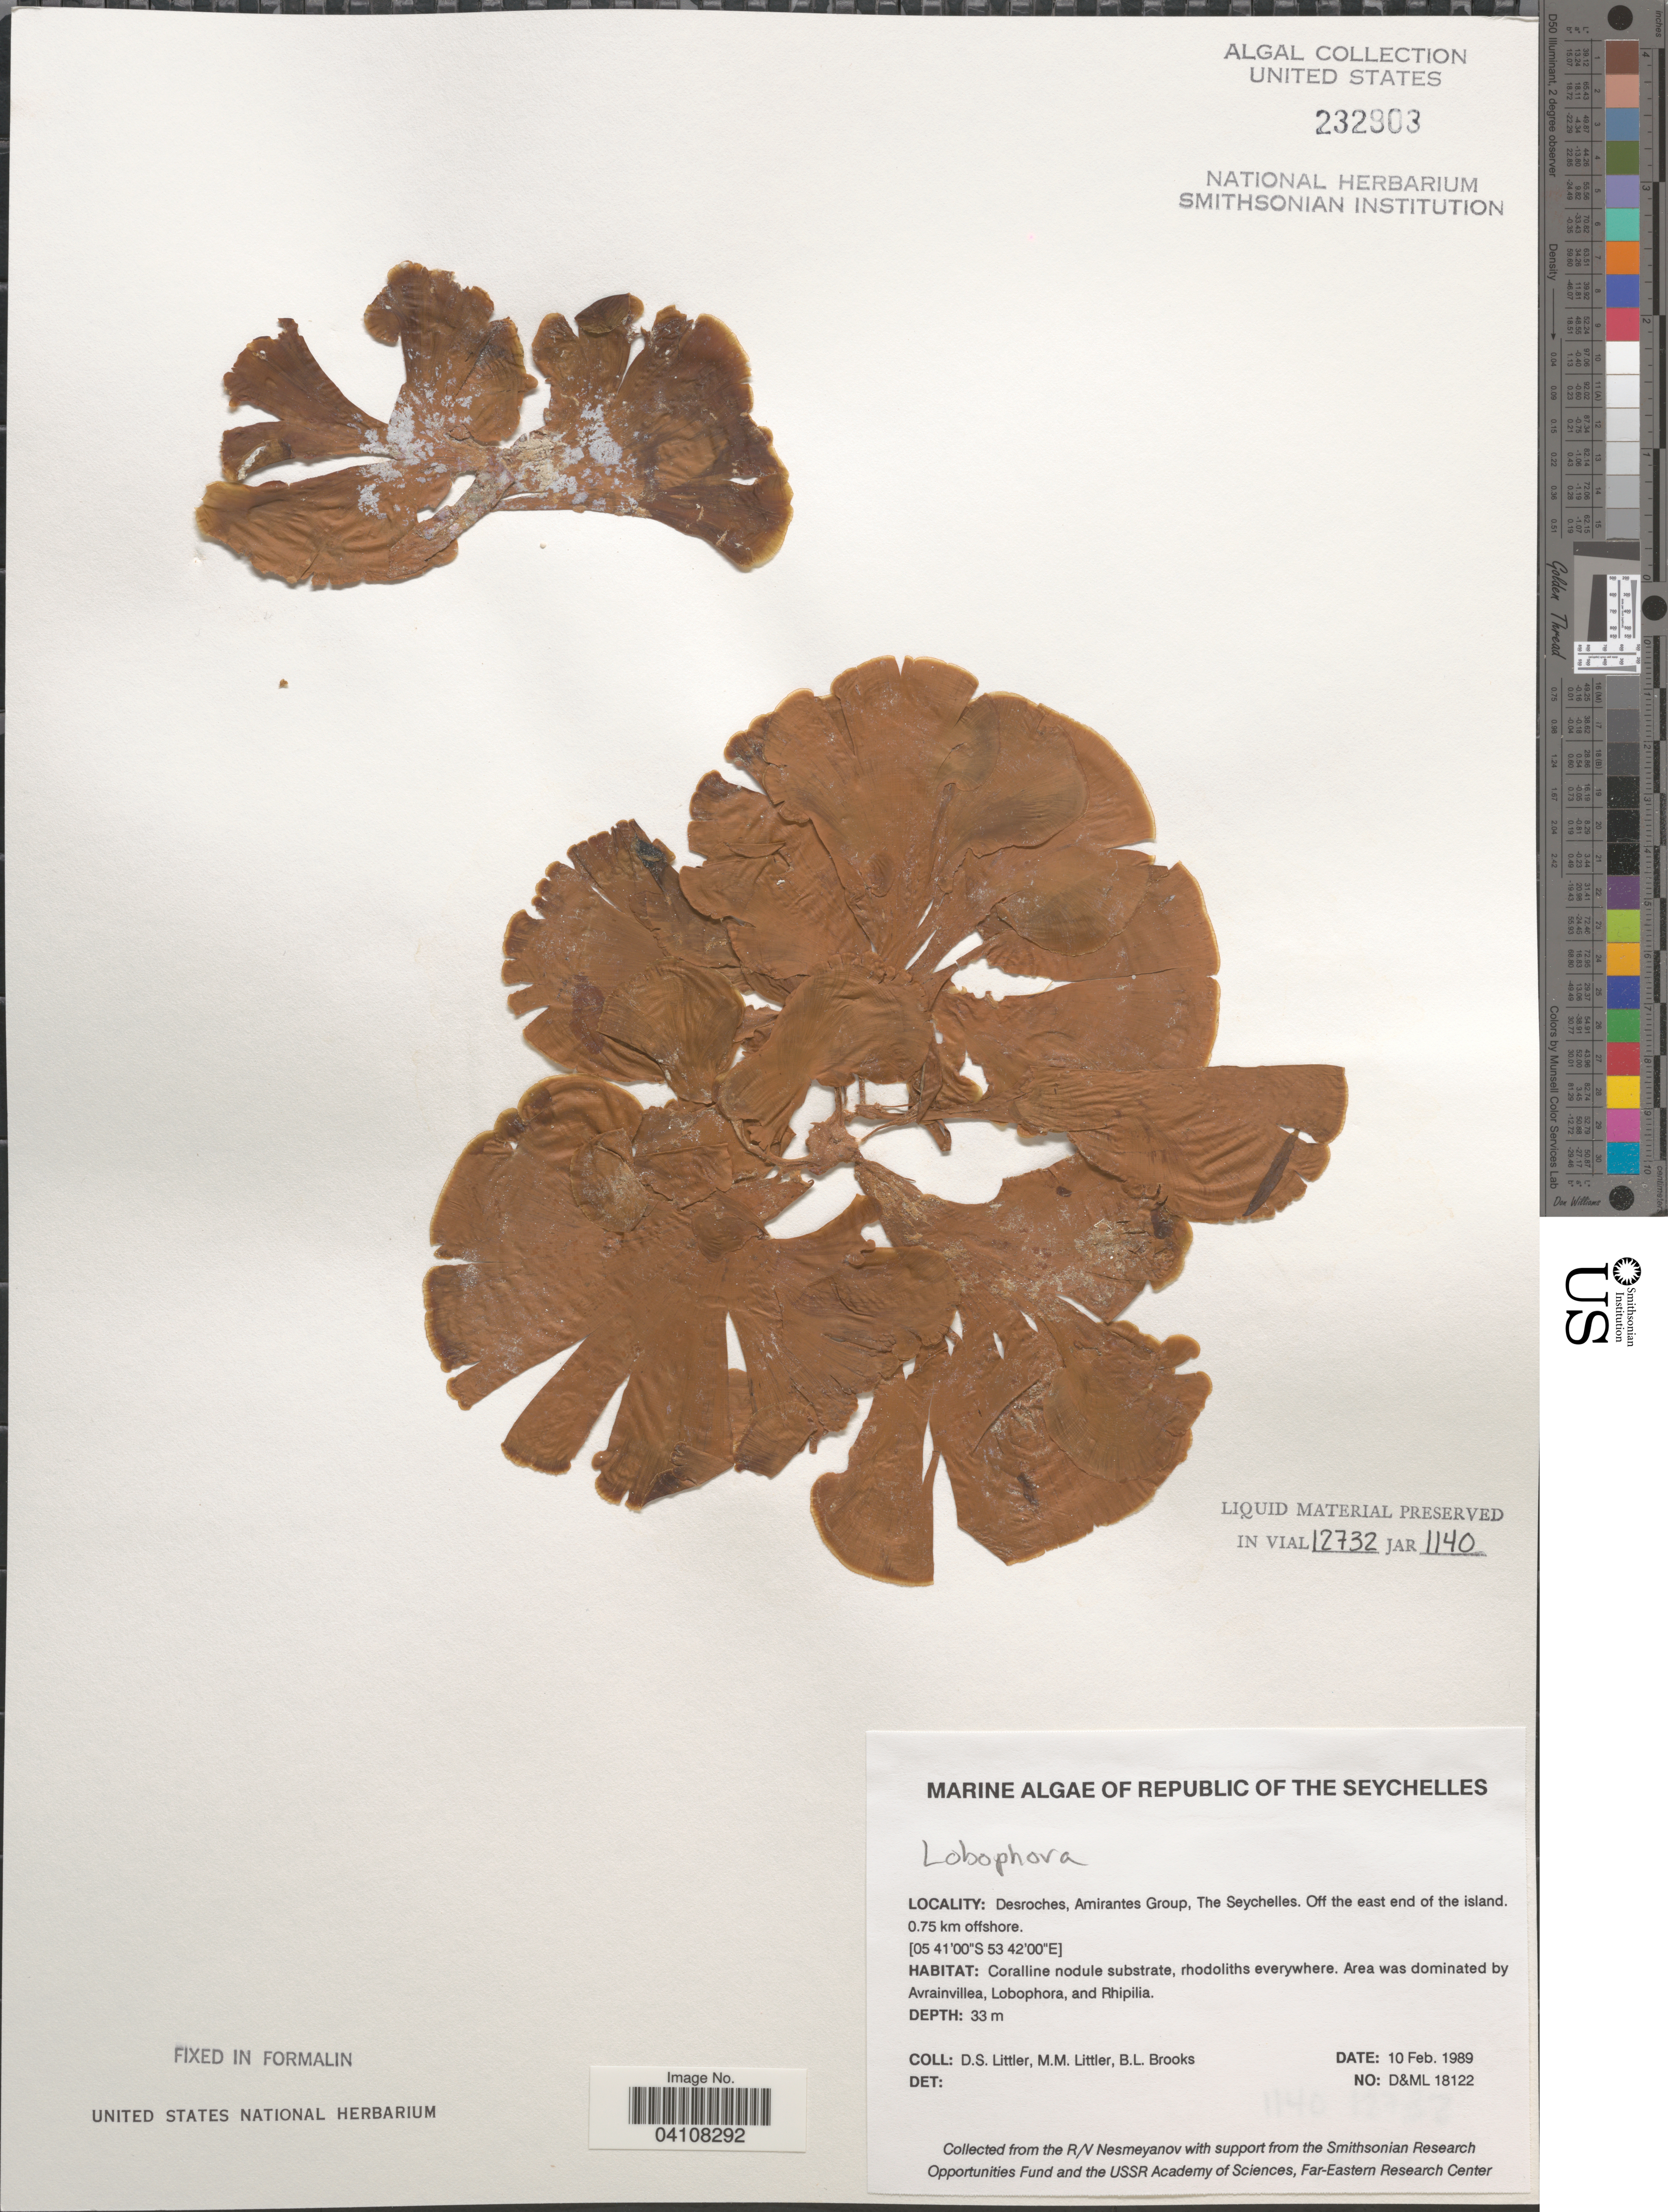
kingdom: Chromista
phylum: Ochrophyta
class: Phaeophyceae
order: Dictyotales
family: Dictyotaceae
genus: Lobophora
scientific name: Lobophora sp.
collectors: D. S. Littler & B. Brooks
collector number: D&ML18122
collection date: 1989-02-10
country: Seychelles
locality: Republic of The Seychelles. Desroches, Amirantes Group. Off the east end of the island. 0.75 km offshore.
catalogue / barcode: US 232903